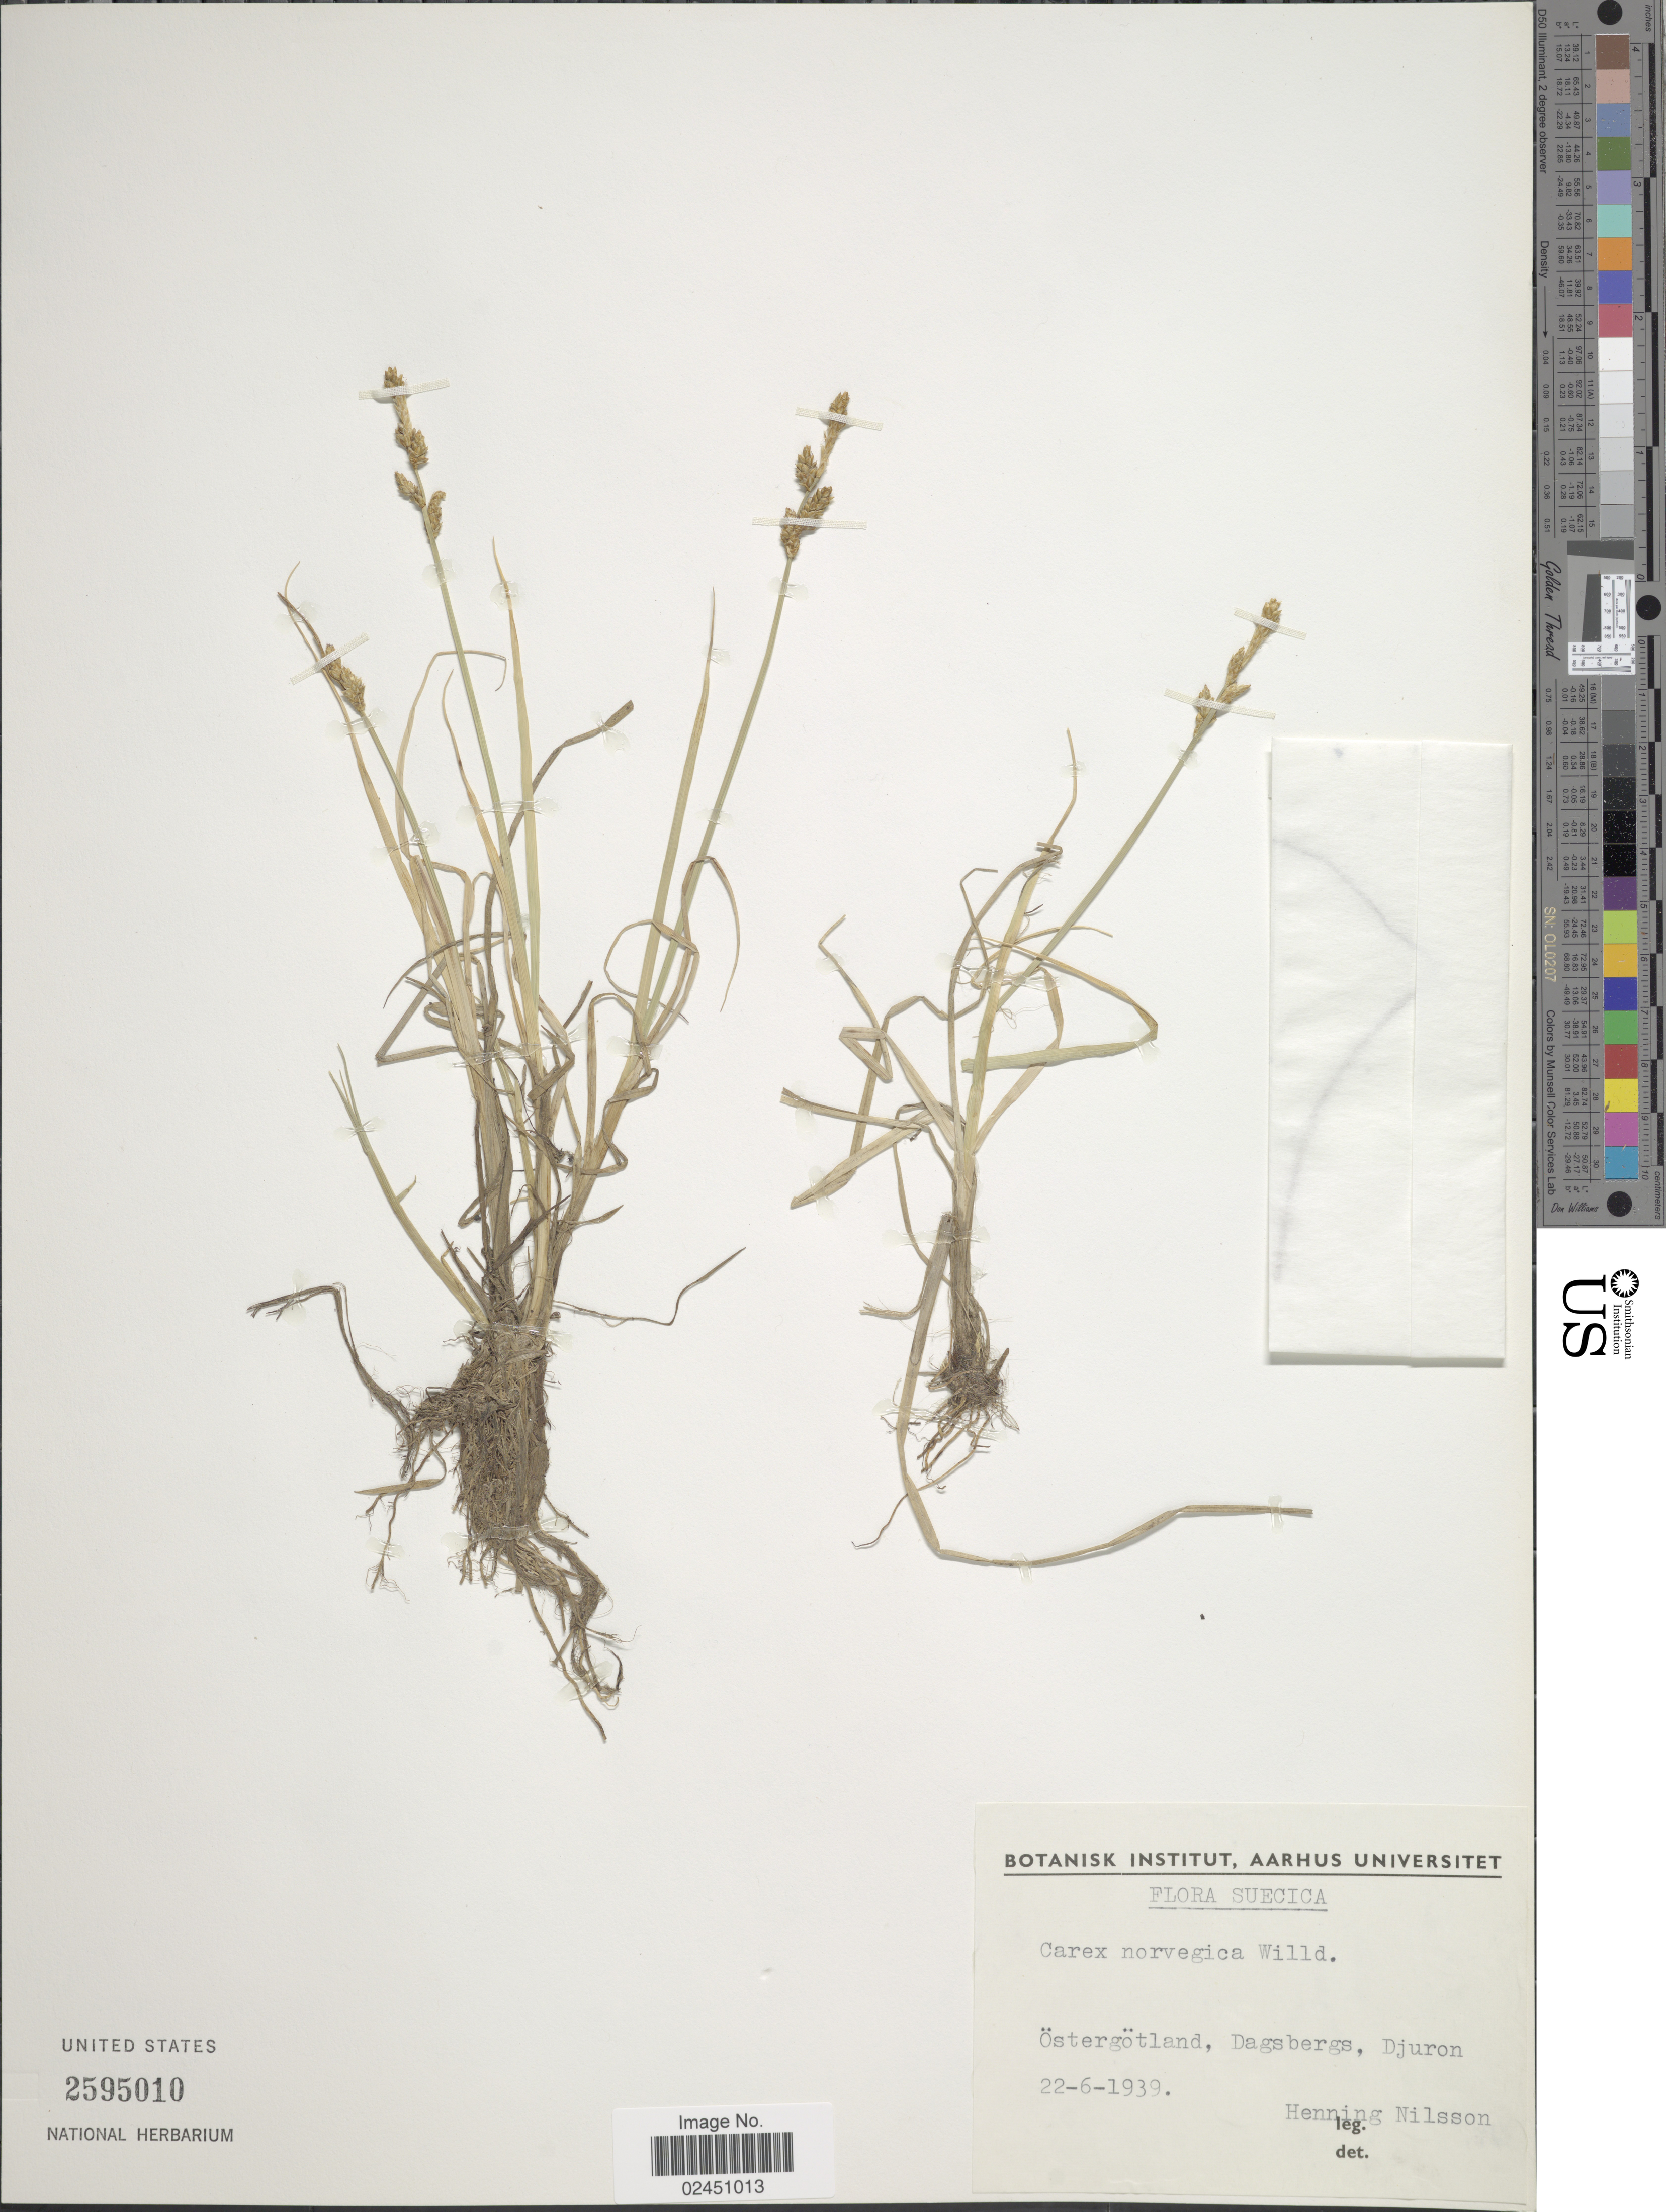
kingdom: Plantae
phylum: Tracheophyta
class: Liliopsida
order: Poales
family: Cyperaceae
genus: Carex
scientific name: Carex norvegica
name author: Retz.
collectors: H. Nilsson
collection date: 1939-06-22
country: Sweden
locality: Suecica, Ostergotland, Dagsbergs, Djuron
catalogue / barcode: US 2595010